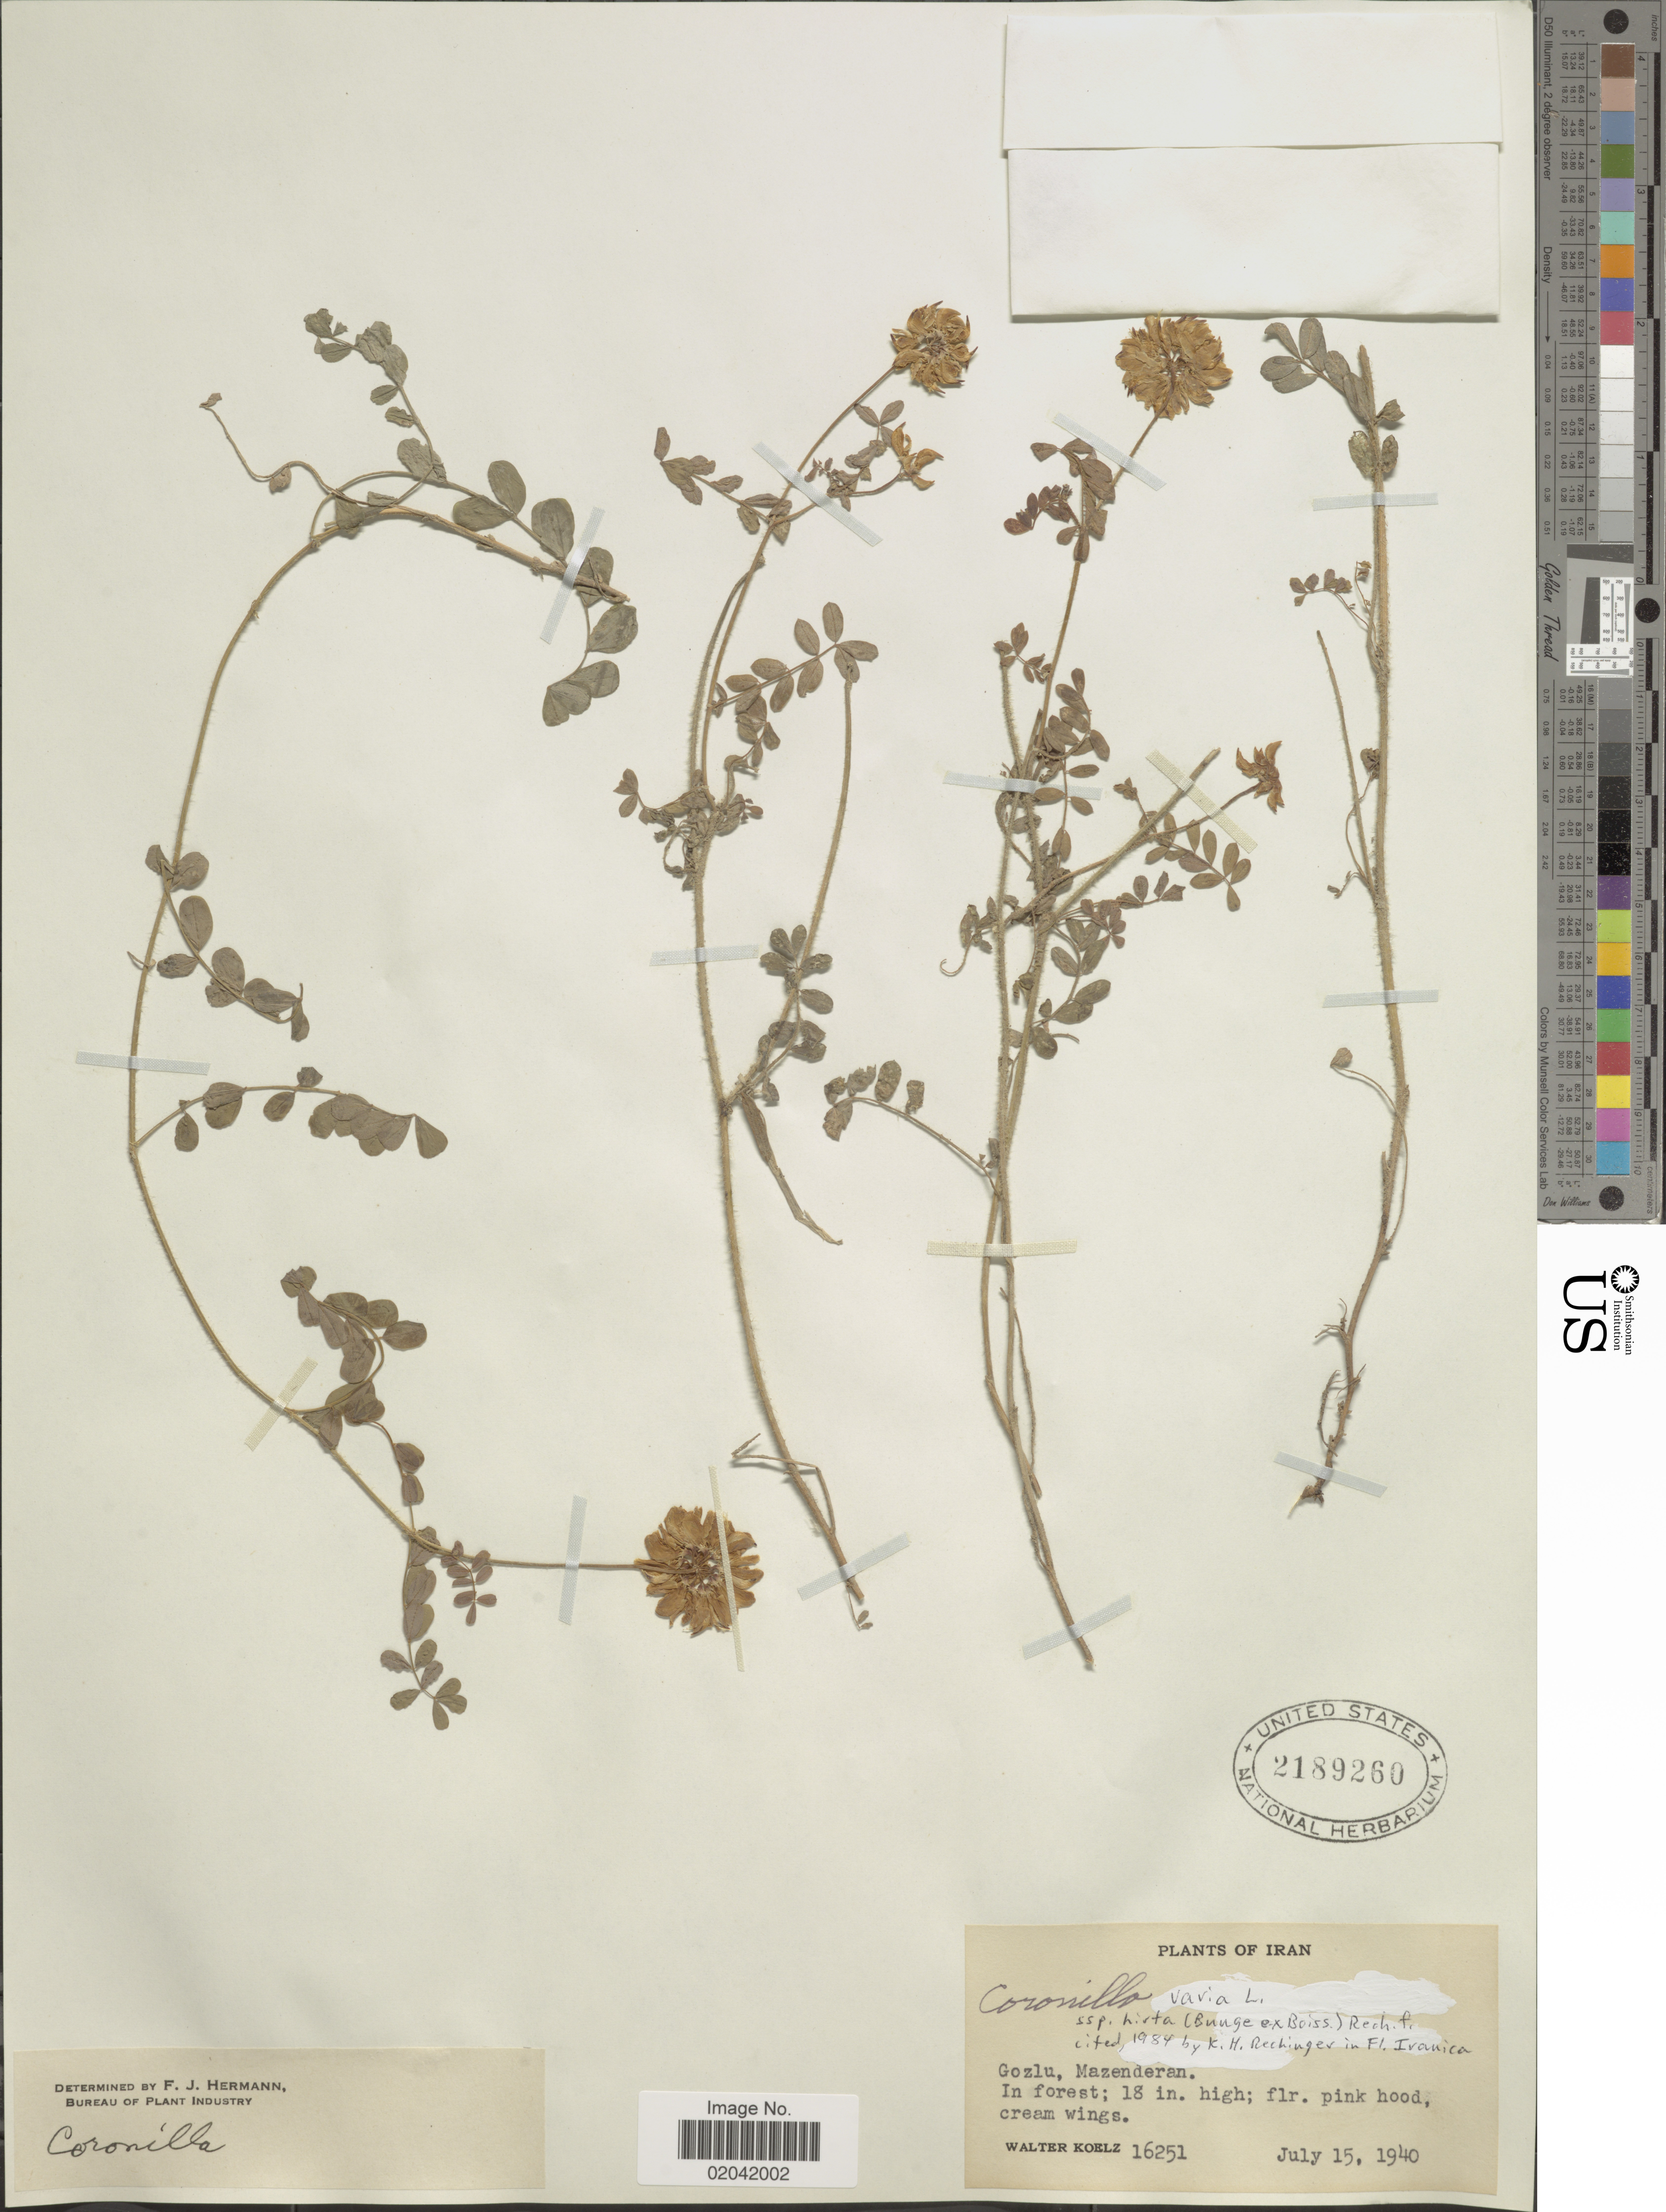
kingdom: Plantae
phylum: Tracheophyta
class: Magnoliopsida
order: Fabales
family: Fabaceae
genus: Coronilla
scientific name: Coronilla varia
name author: L.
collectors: W. N. Koelz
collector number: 16251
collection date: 1940-07-15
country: Iran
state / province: Mazandaran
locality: Gozlu, Mazenderan, In forest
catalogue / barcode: US 2189260